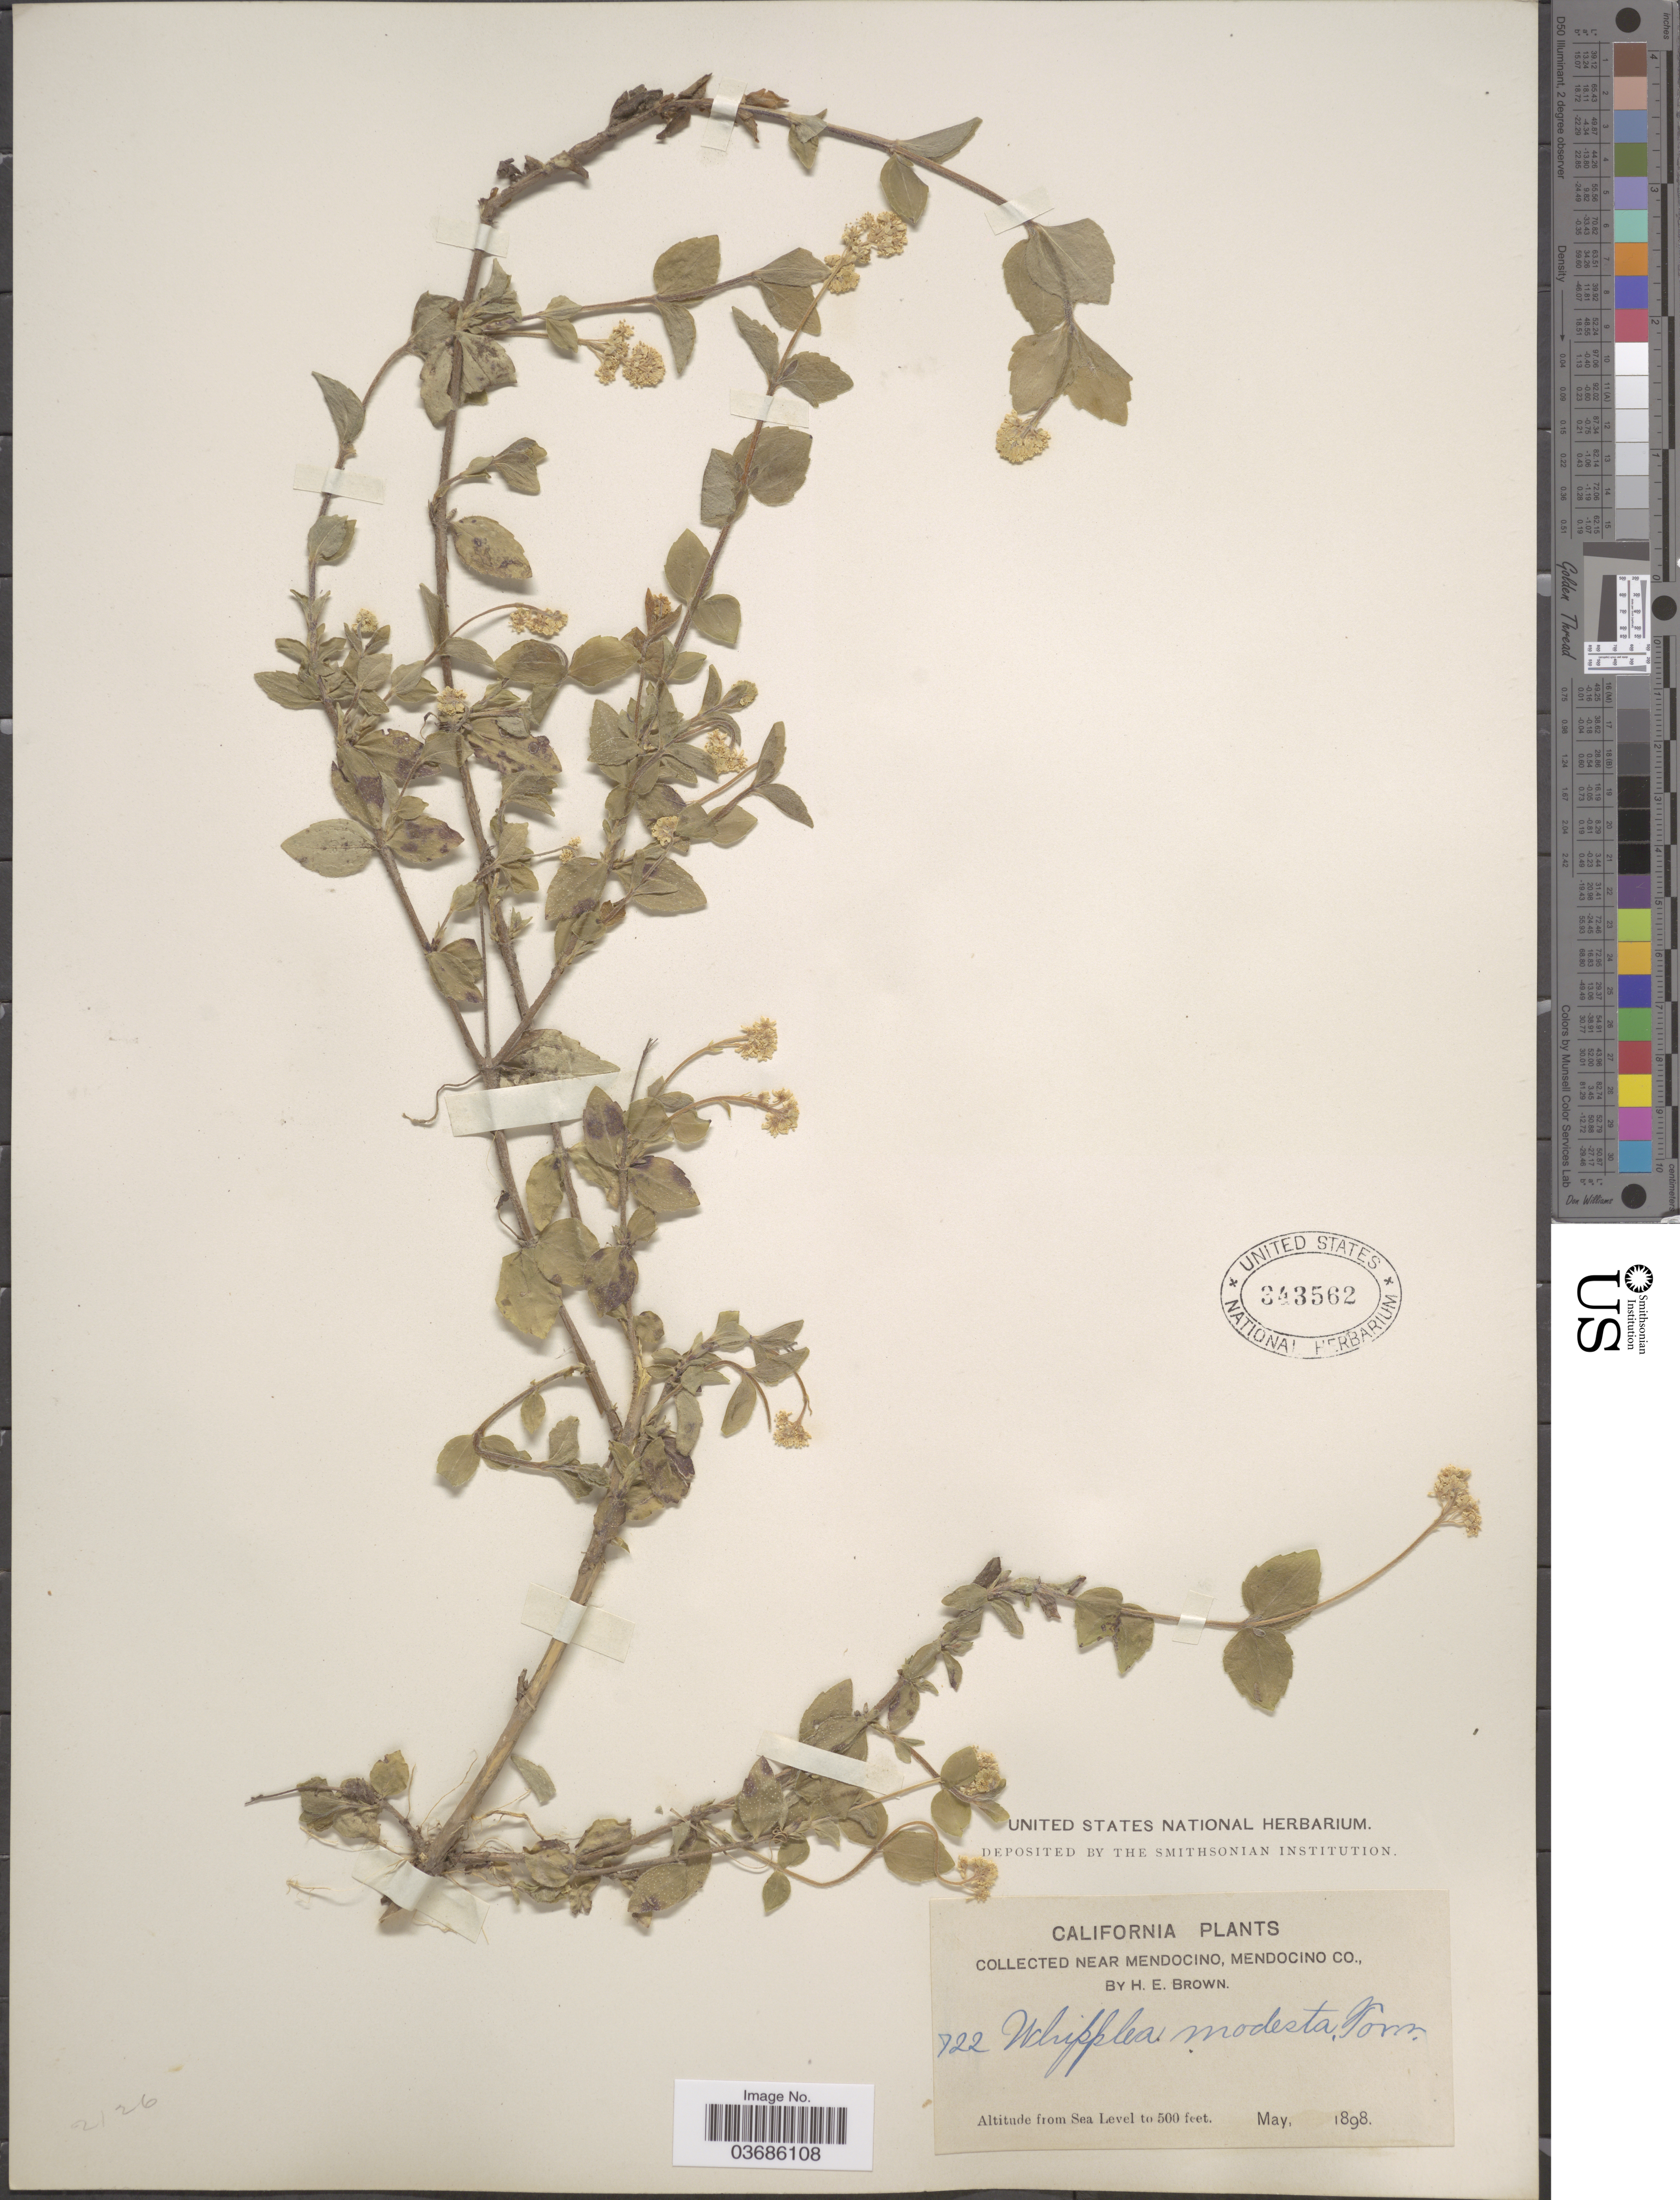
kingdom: Plantae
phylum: Tracheophyta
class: Magnoliopsida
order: Cornales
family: Hydrangeaceae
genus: Whipplea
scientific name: Whipplea modesta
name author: Torr.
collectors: H. E. Brown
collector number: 722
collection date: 1898-05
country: United States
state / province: California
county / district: Mendocino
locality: Near Mendocino, Mendocino Co.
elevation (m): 0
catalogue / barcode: US 343562